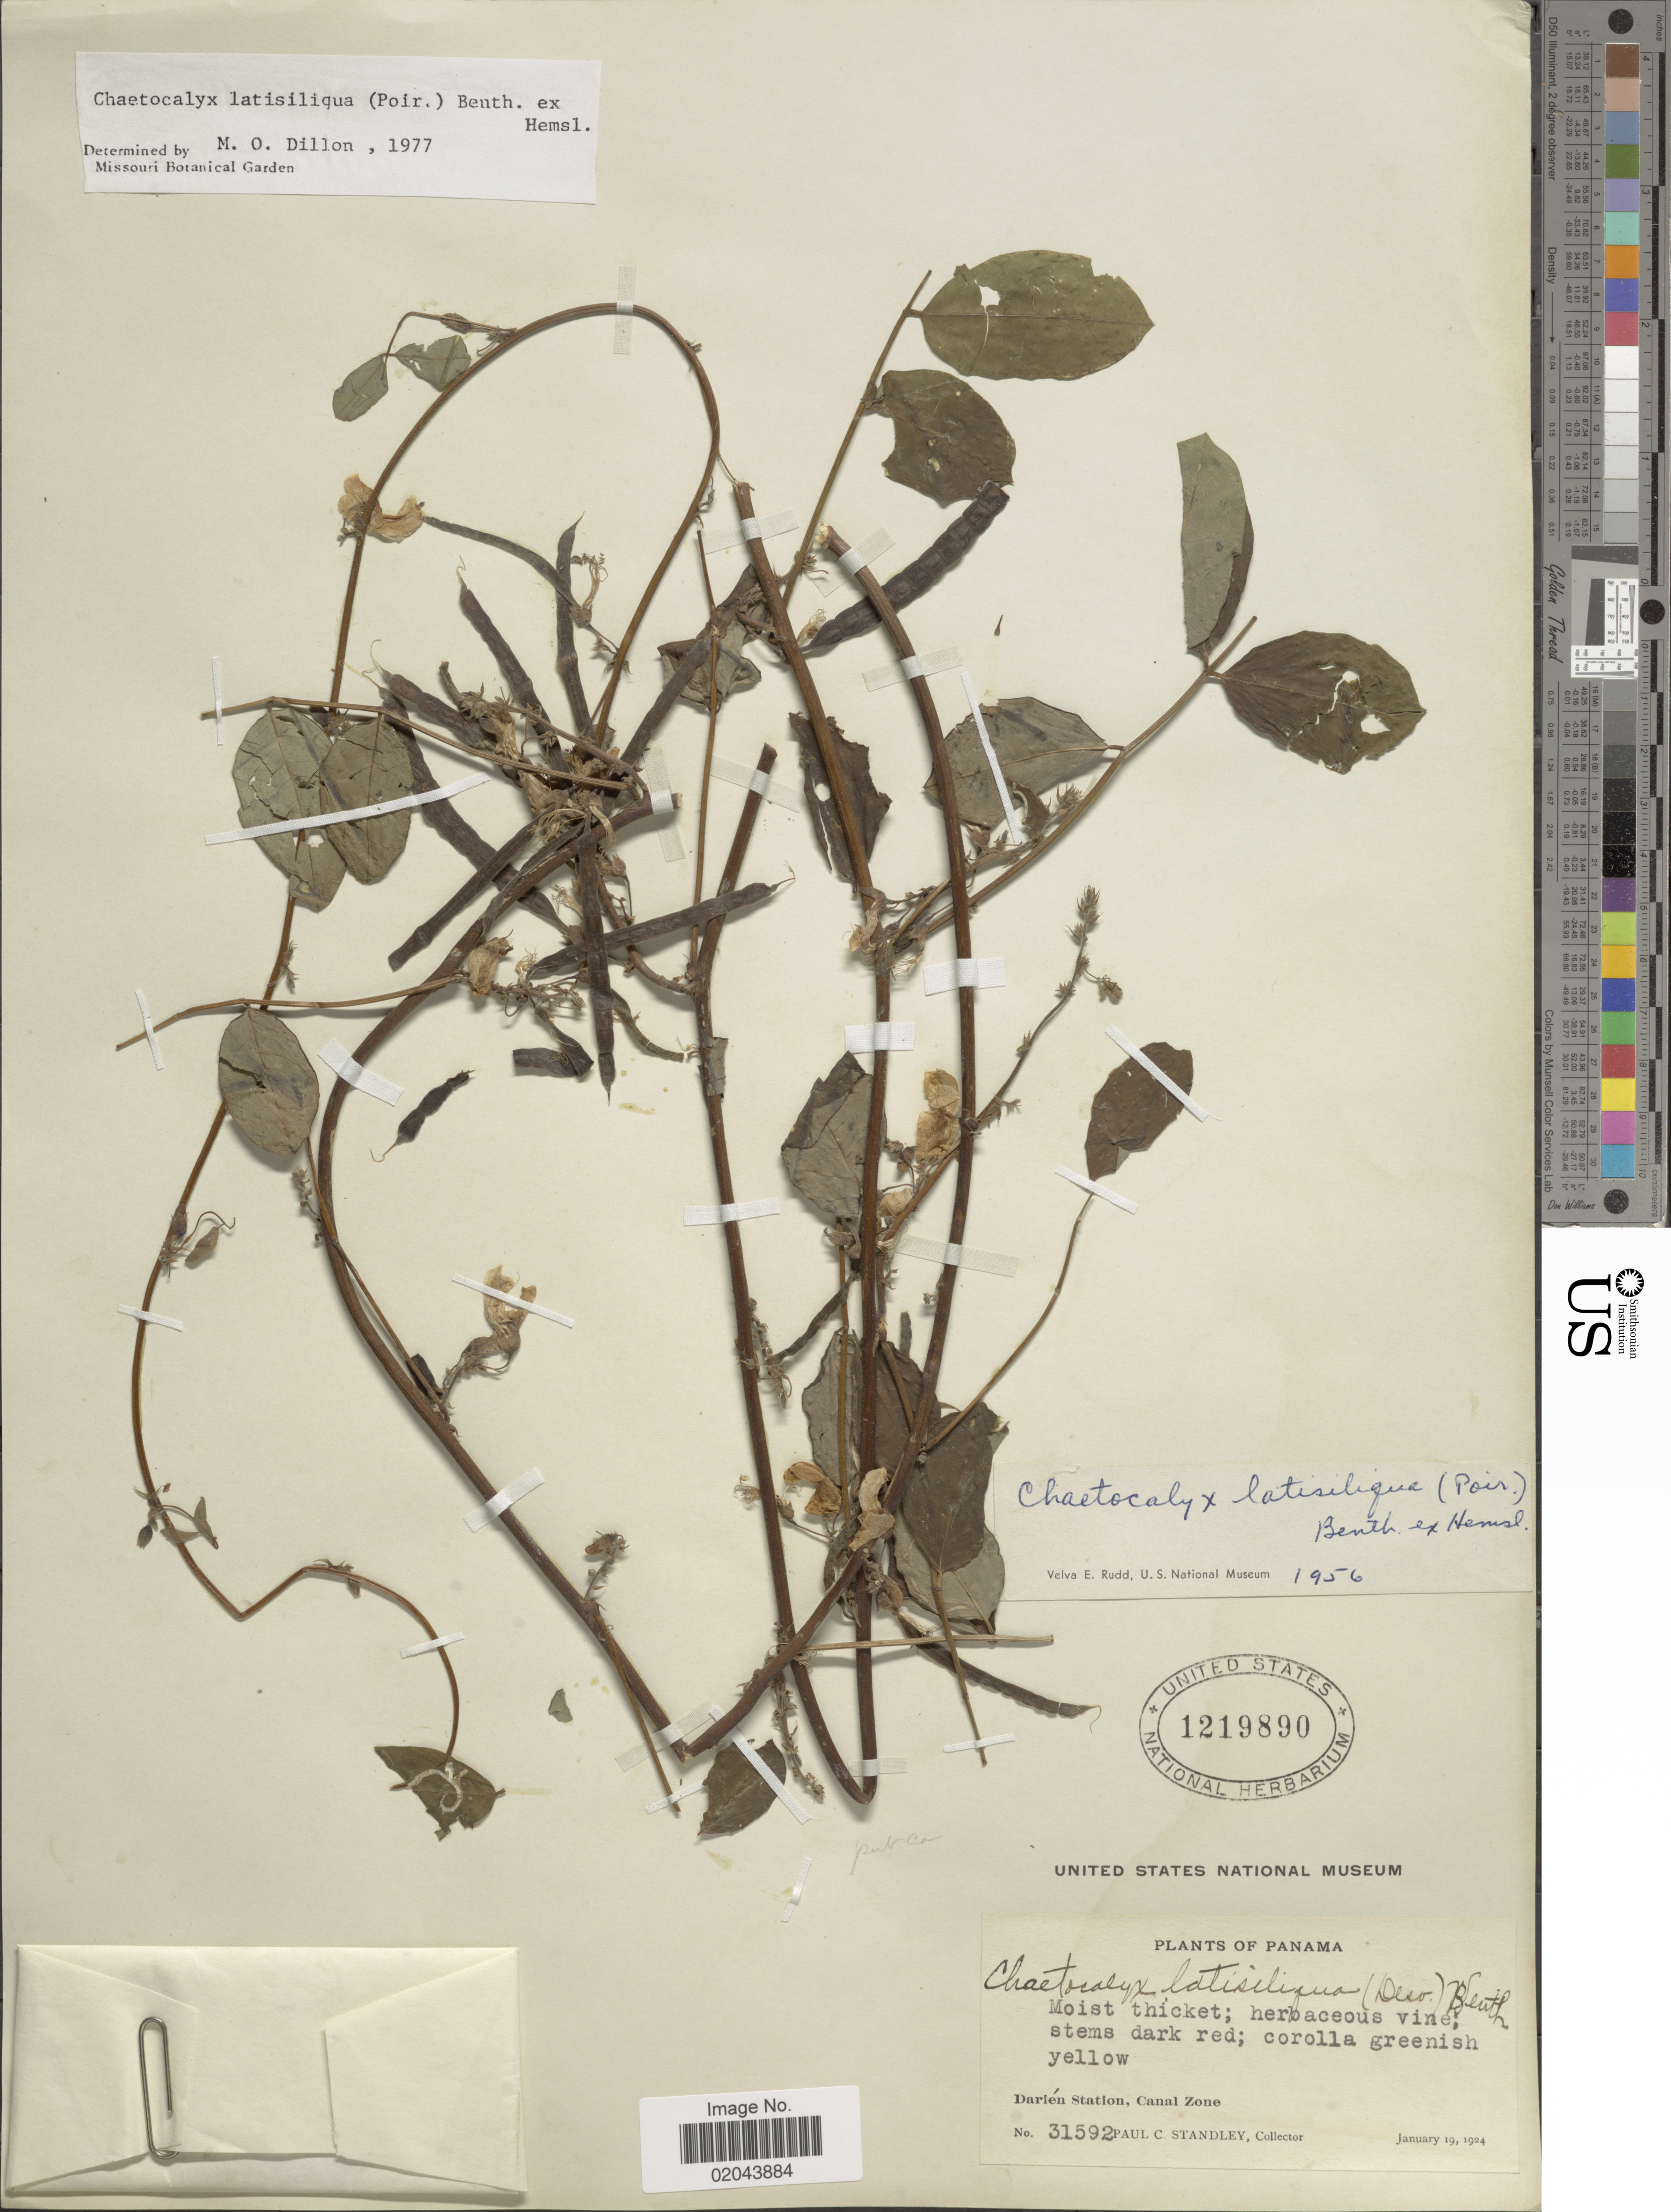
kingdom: Plantae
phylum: Tracheophyta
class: Magnoliopsida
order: Fabales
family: Fabaceae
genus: Chaetocalyx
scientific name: Chaetocalyx latisiliqua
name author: (Poir.) Benth. ex Hemsl.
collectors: P. C. Standley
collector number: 31592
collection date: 1924-01-19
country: Panama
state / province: Colón / Panamá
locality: Canal Zone, Darien Station.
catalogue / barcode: US 1219890